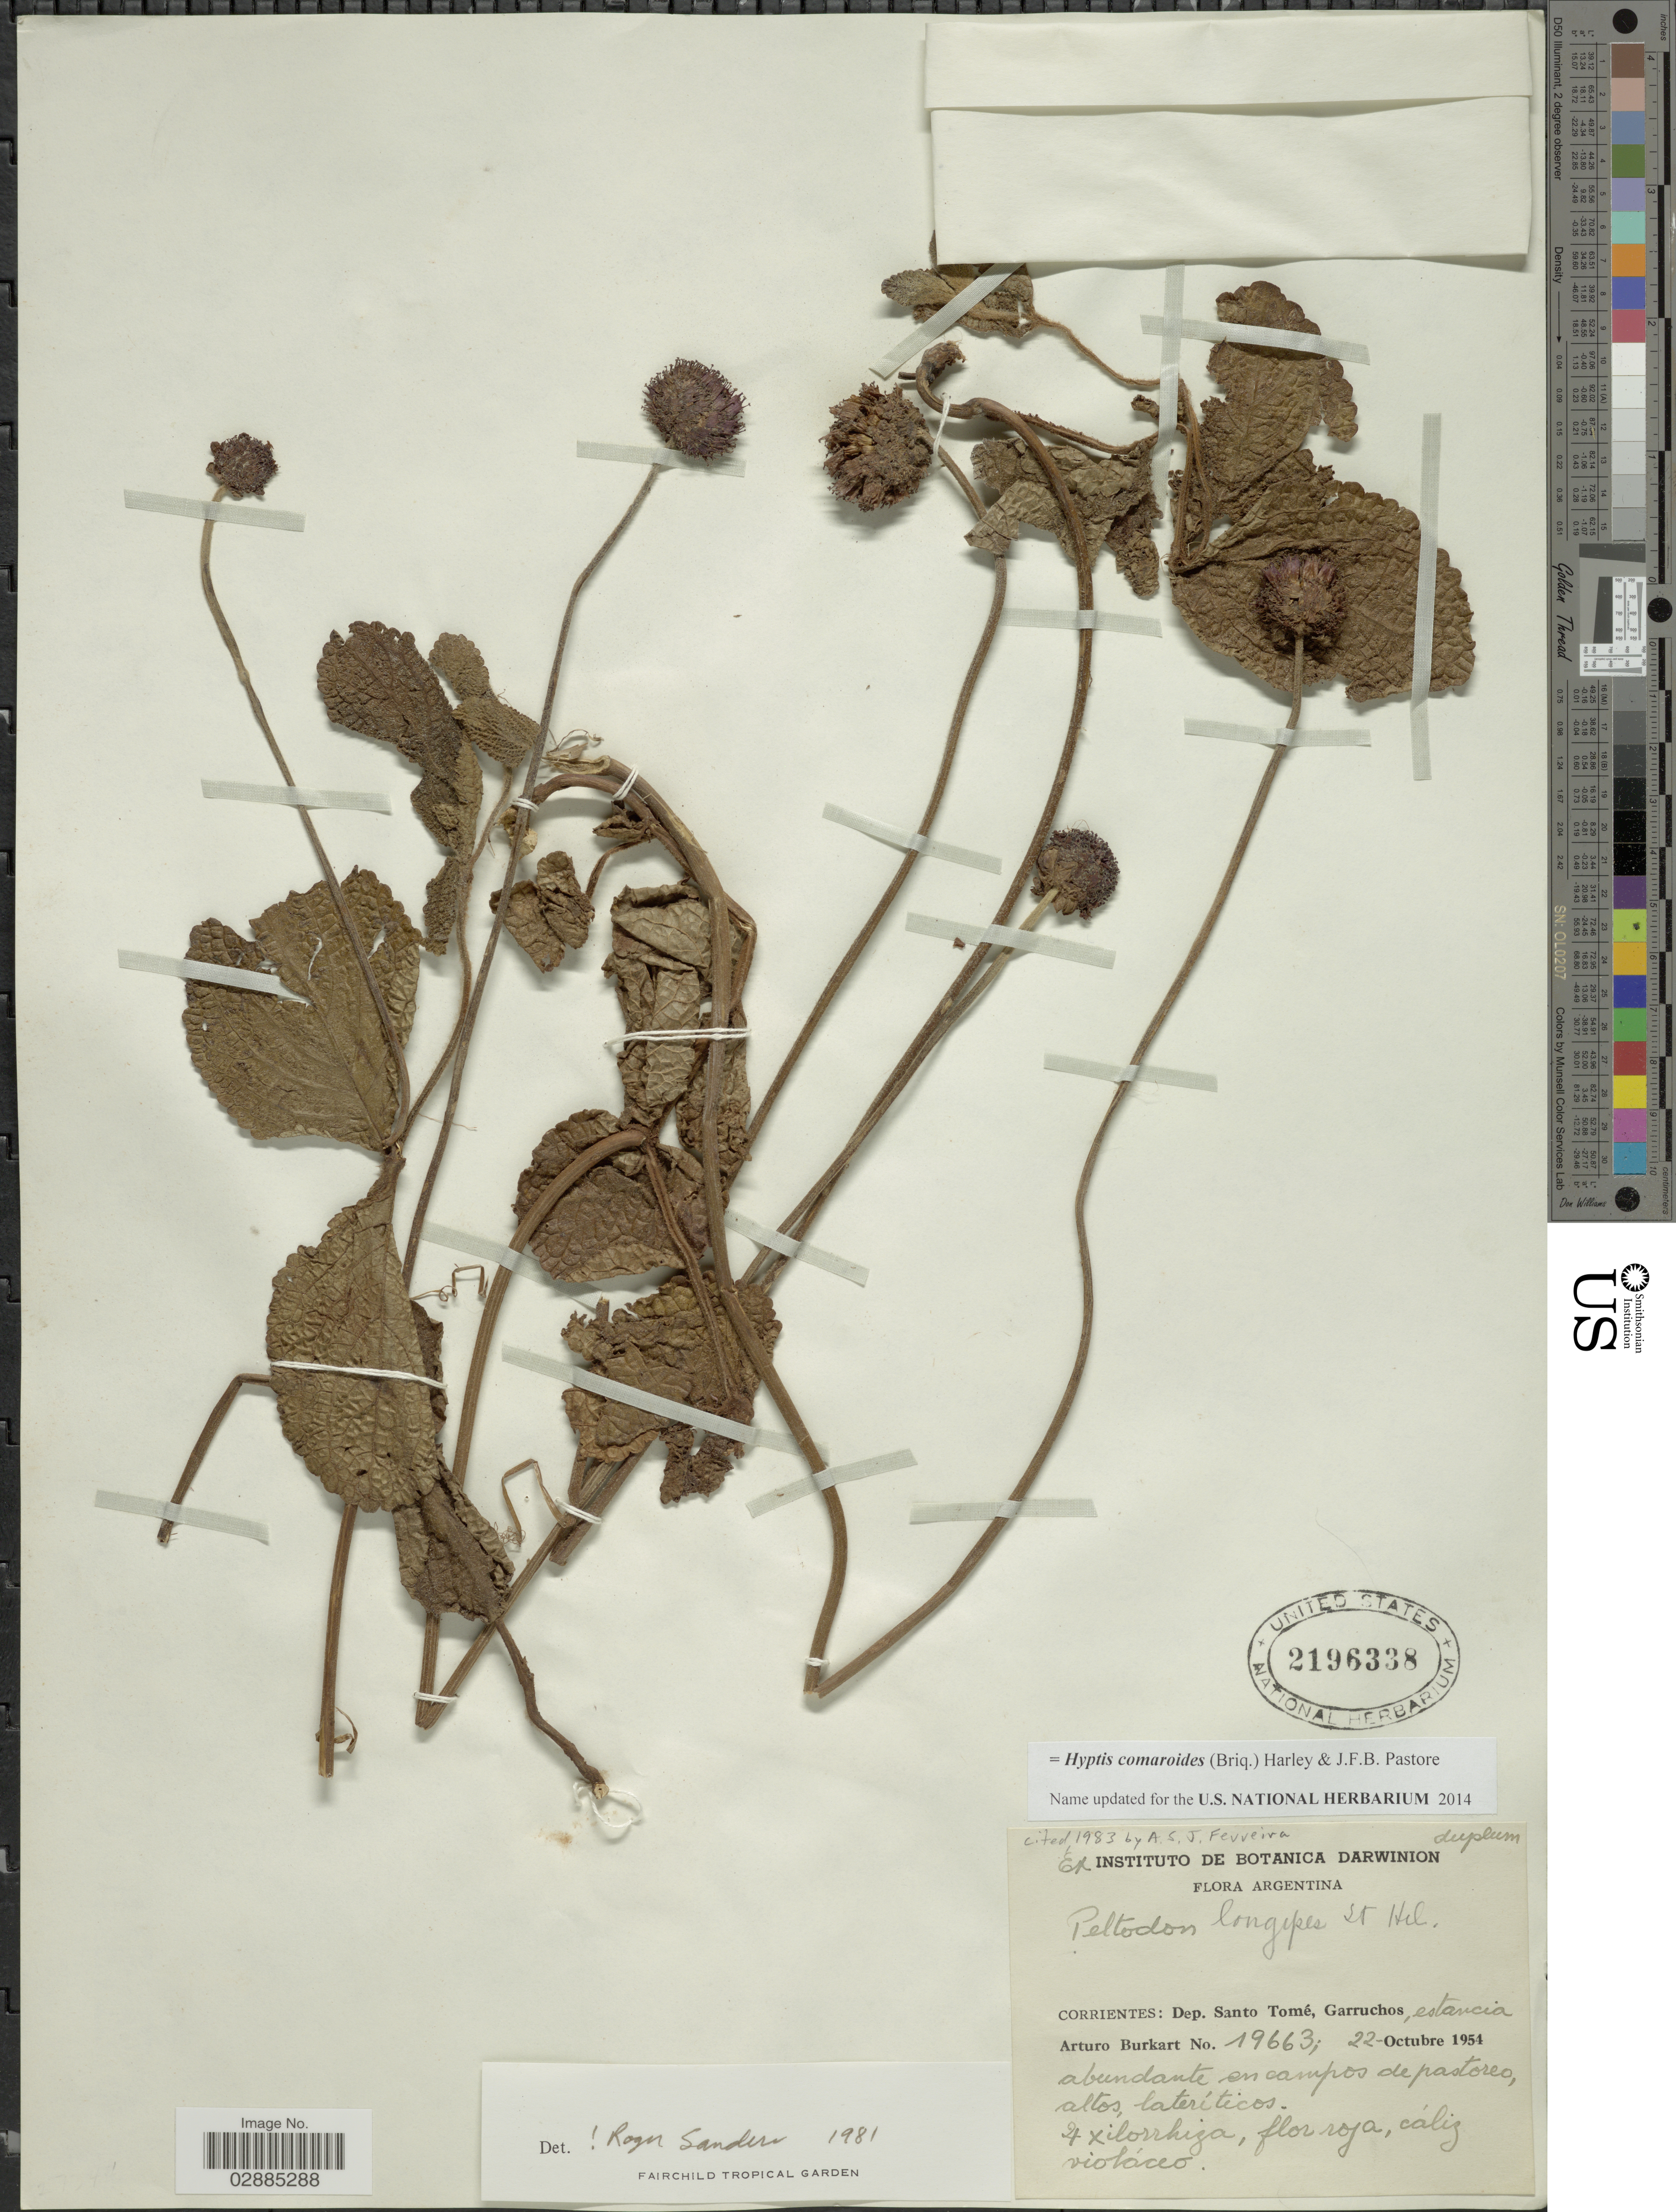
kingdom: Plantae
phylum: Tracheophyta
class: Magnoliopsida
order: Lamiales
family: Lamiaceae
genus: Hyptis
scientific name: Hyptis comaroides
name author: (Briq.) Harley & J.F.B. Pastore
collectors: A. E. Burkart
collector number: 19663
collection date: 1954-10-22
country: Argentina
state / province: Corrientes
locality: Dep. Santo Tomé, Garruchos, estancia.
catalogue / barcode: US 2196338